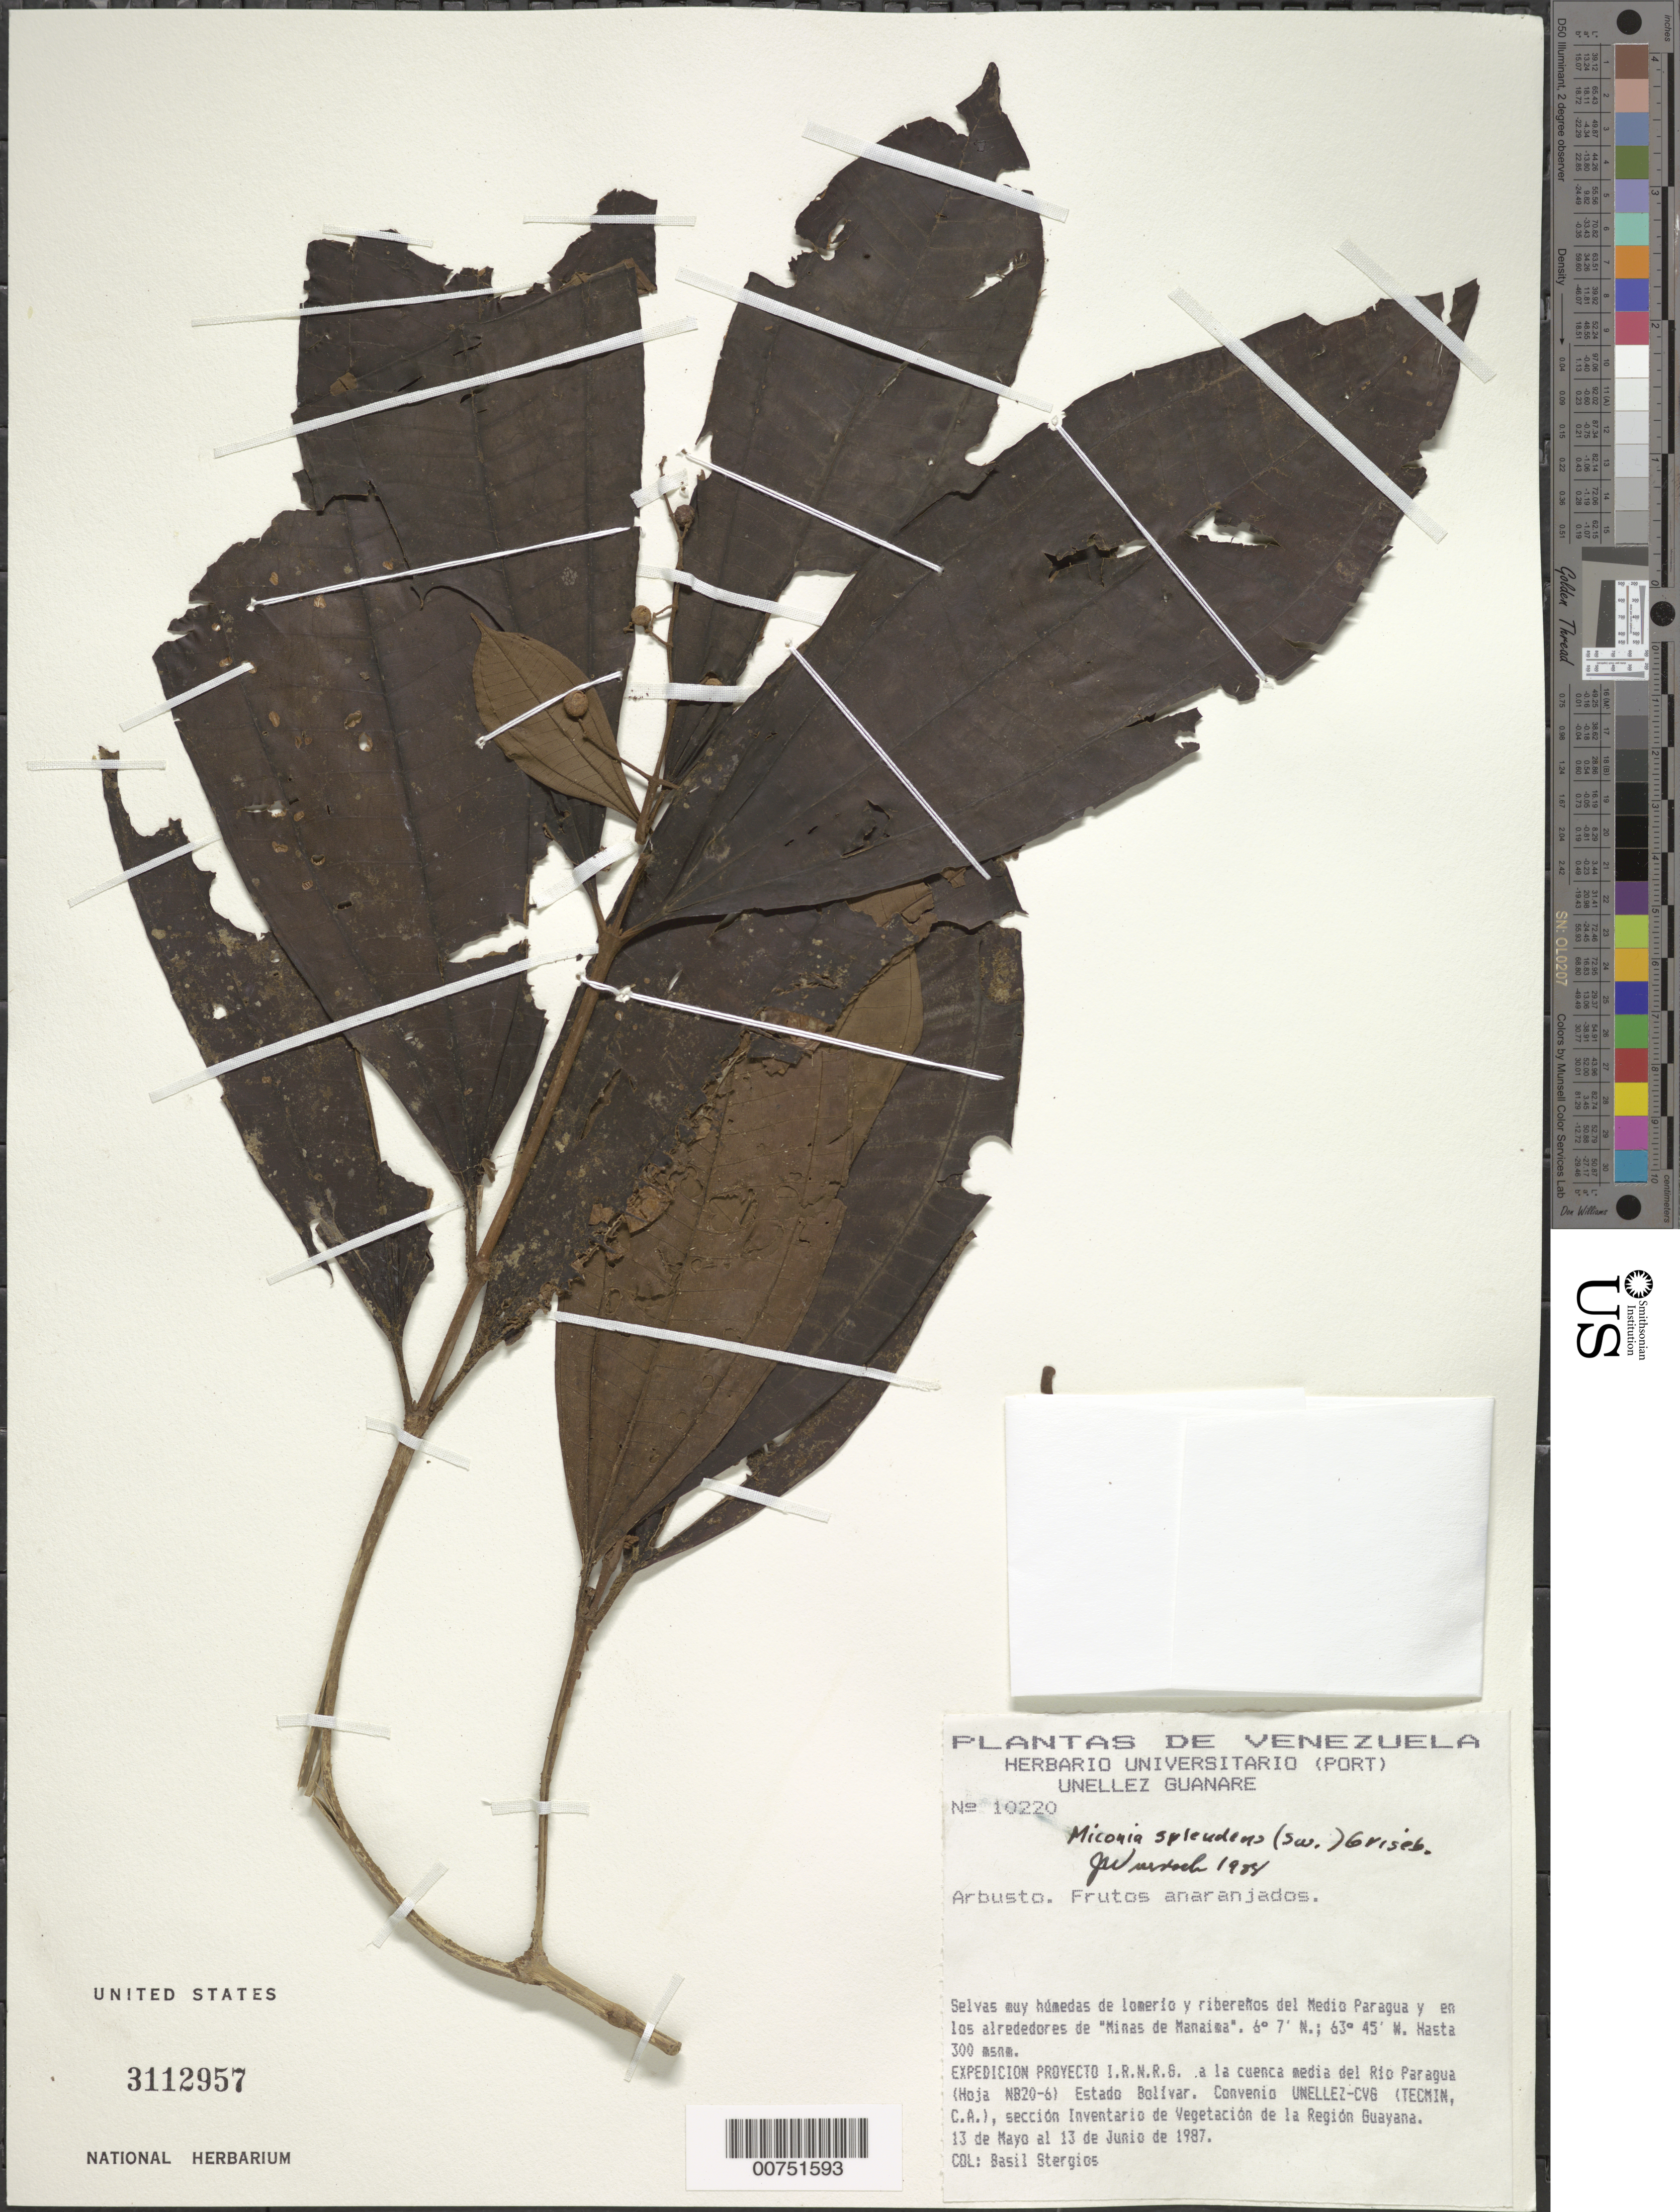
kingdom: Plantae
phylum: Tracheophyta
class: Magnoliopsida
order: Myrtales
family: Melastomataceae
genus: Miconia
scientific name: Miconia splendens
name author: (Sw.) Griseb.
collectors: B. G. Stergios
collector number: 10220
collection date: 1987-05-13/1987-06-13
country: Venezuela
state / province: Bolivar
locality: Río Paragua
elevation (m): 300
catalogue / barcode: US 3112957